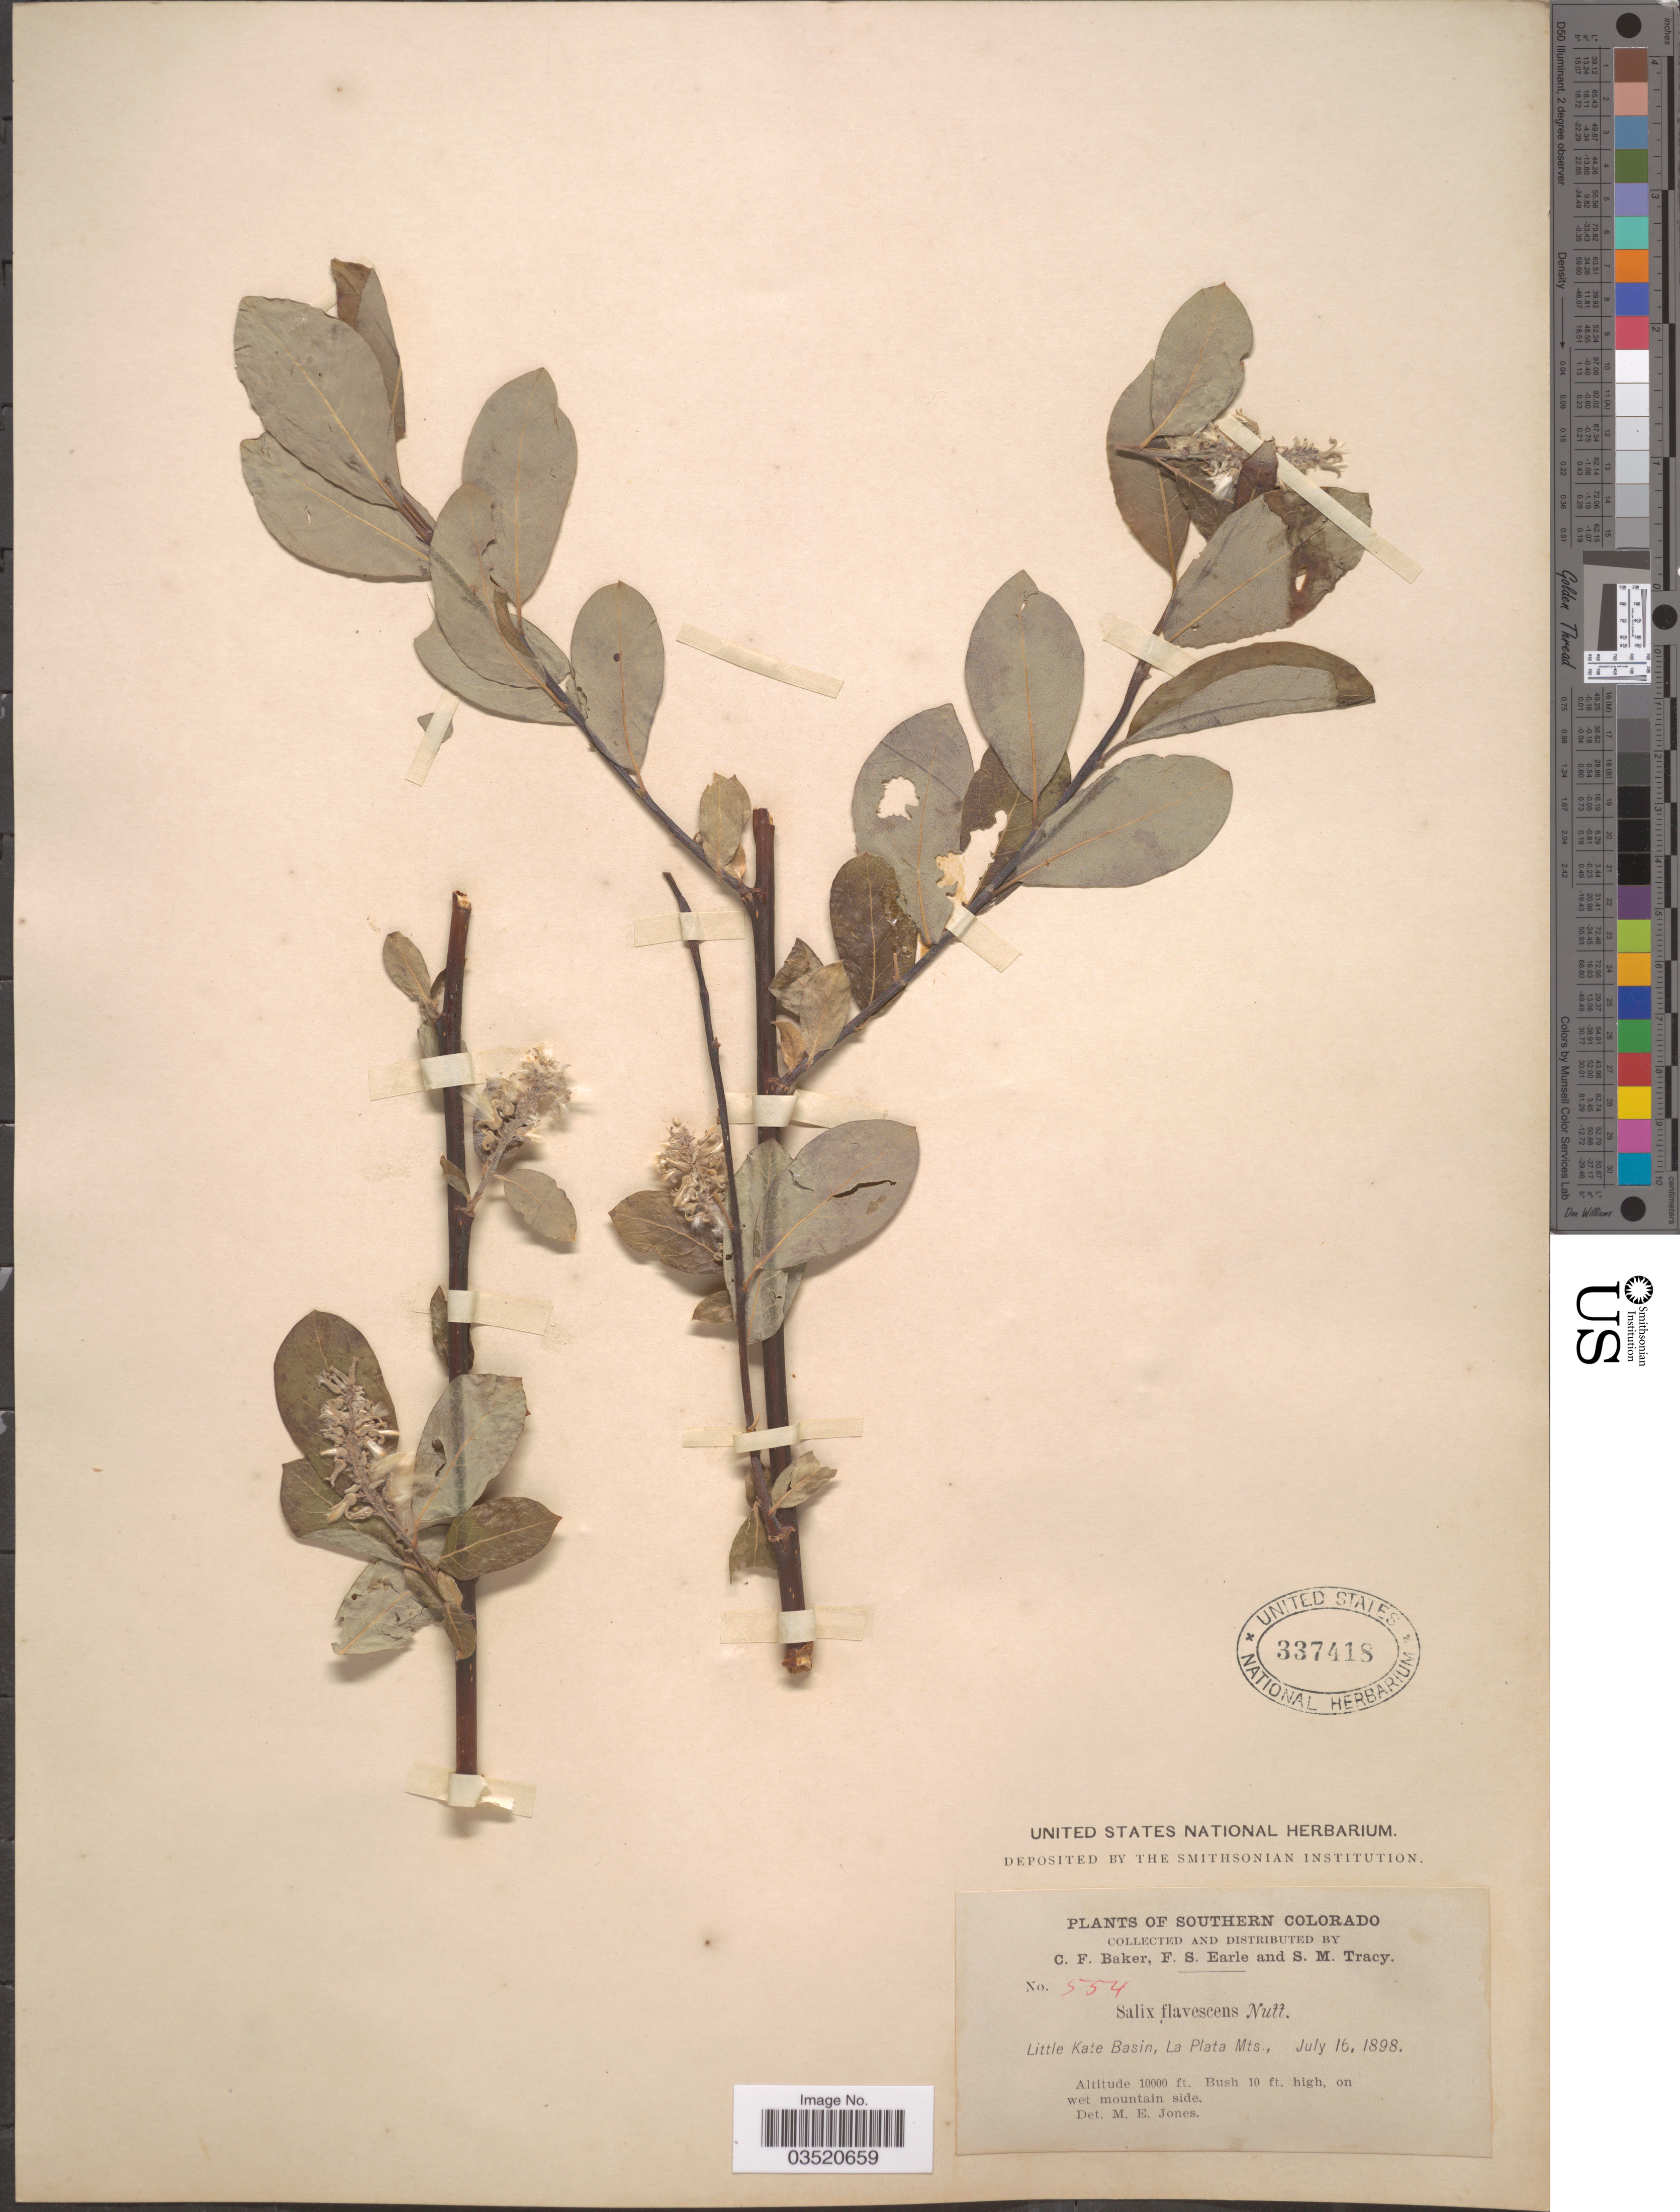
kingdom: Plantae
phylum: Tracheophyta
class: Magnoliopsida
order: Malpighiales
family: Salicaceae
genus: Salix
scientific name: Salix scouleriana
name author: Barratt ex Hook.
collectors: C. F. Baker, F. S. Earle & S. M. Tracy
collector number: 554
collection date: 1898-07-16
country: United States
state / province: Colorado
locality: Southern Colorado. Little Kate Basin, La Plata Mts.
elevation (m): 3048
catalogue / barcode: US 337418